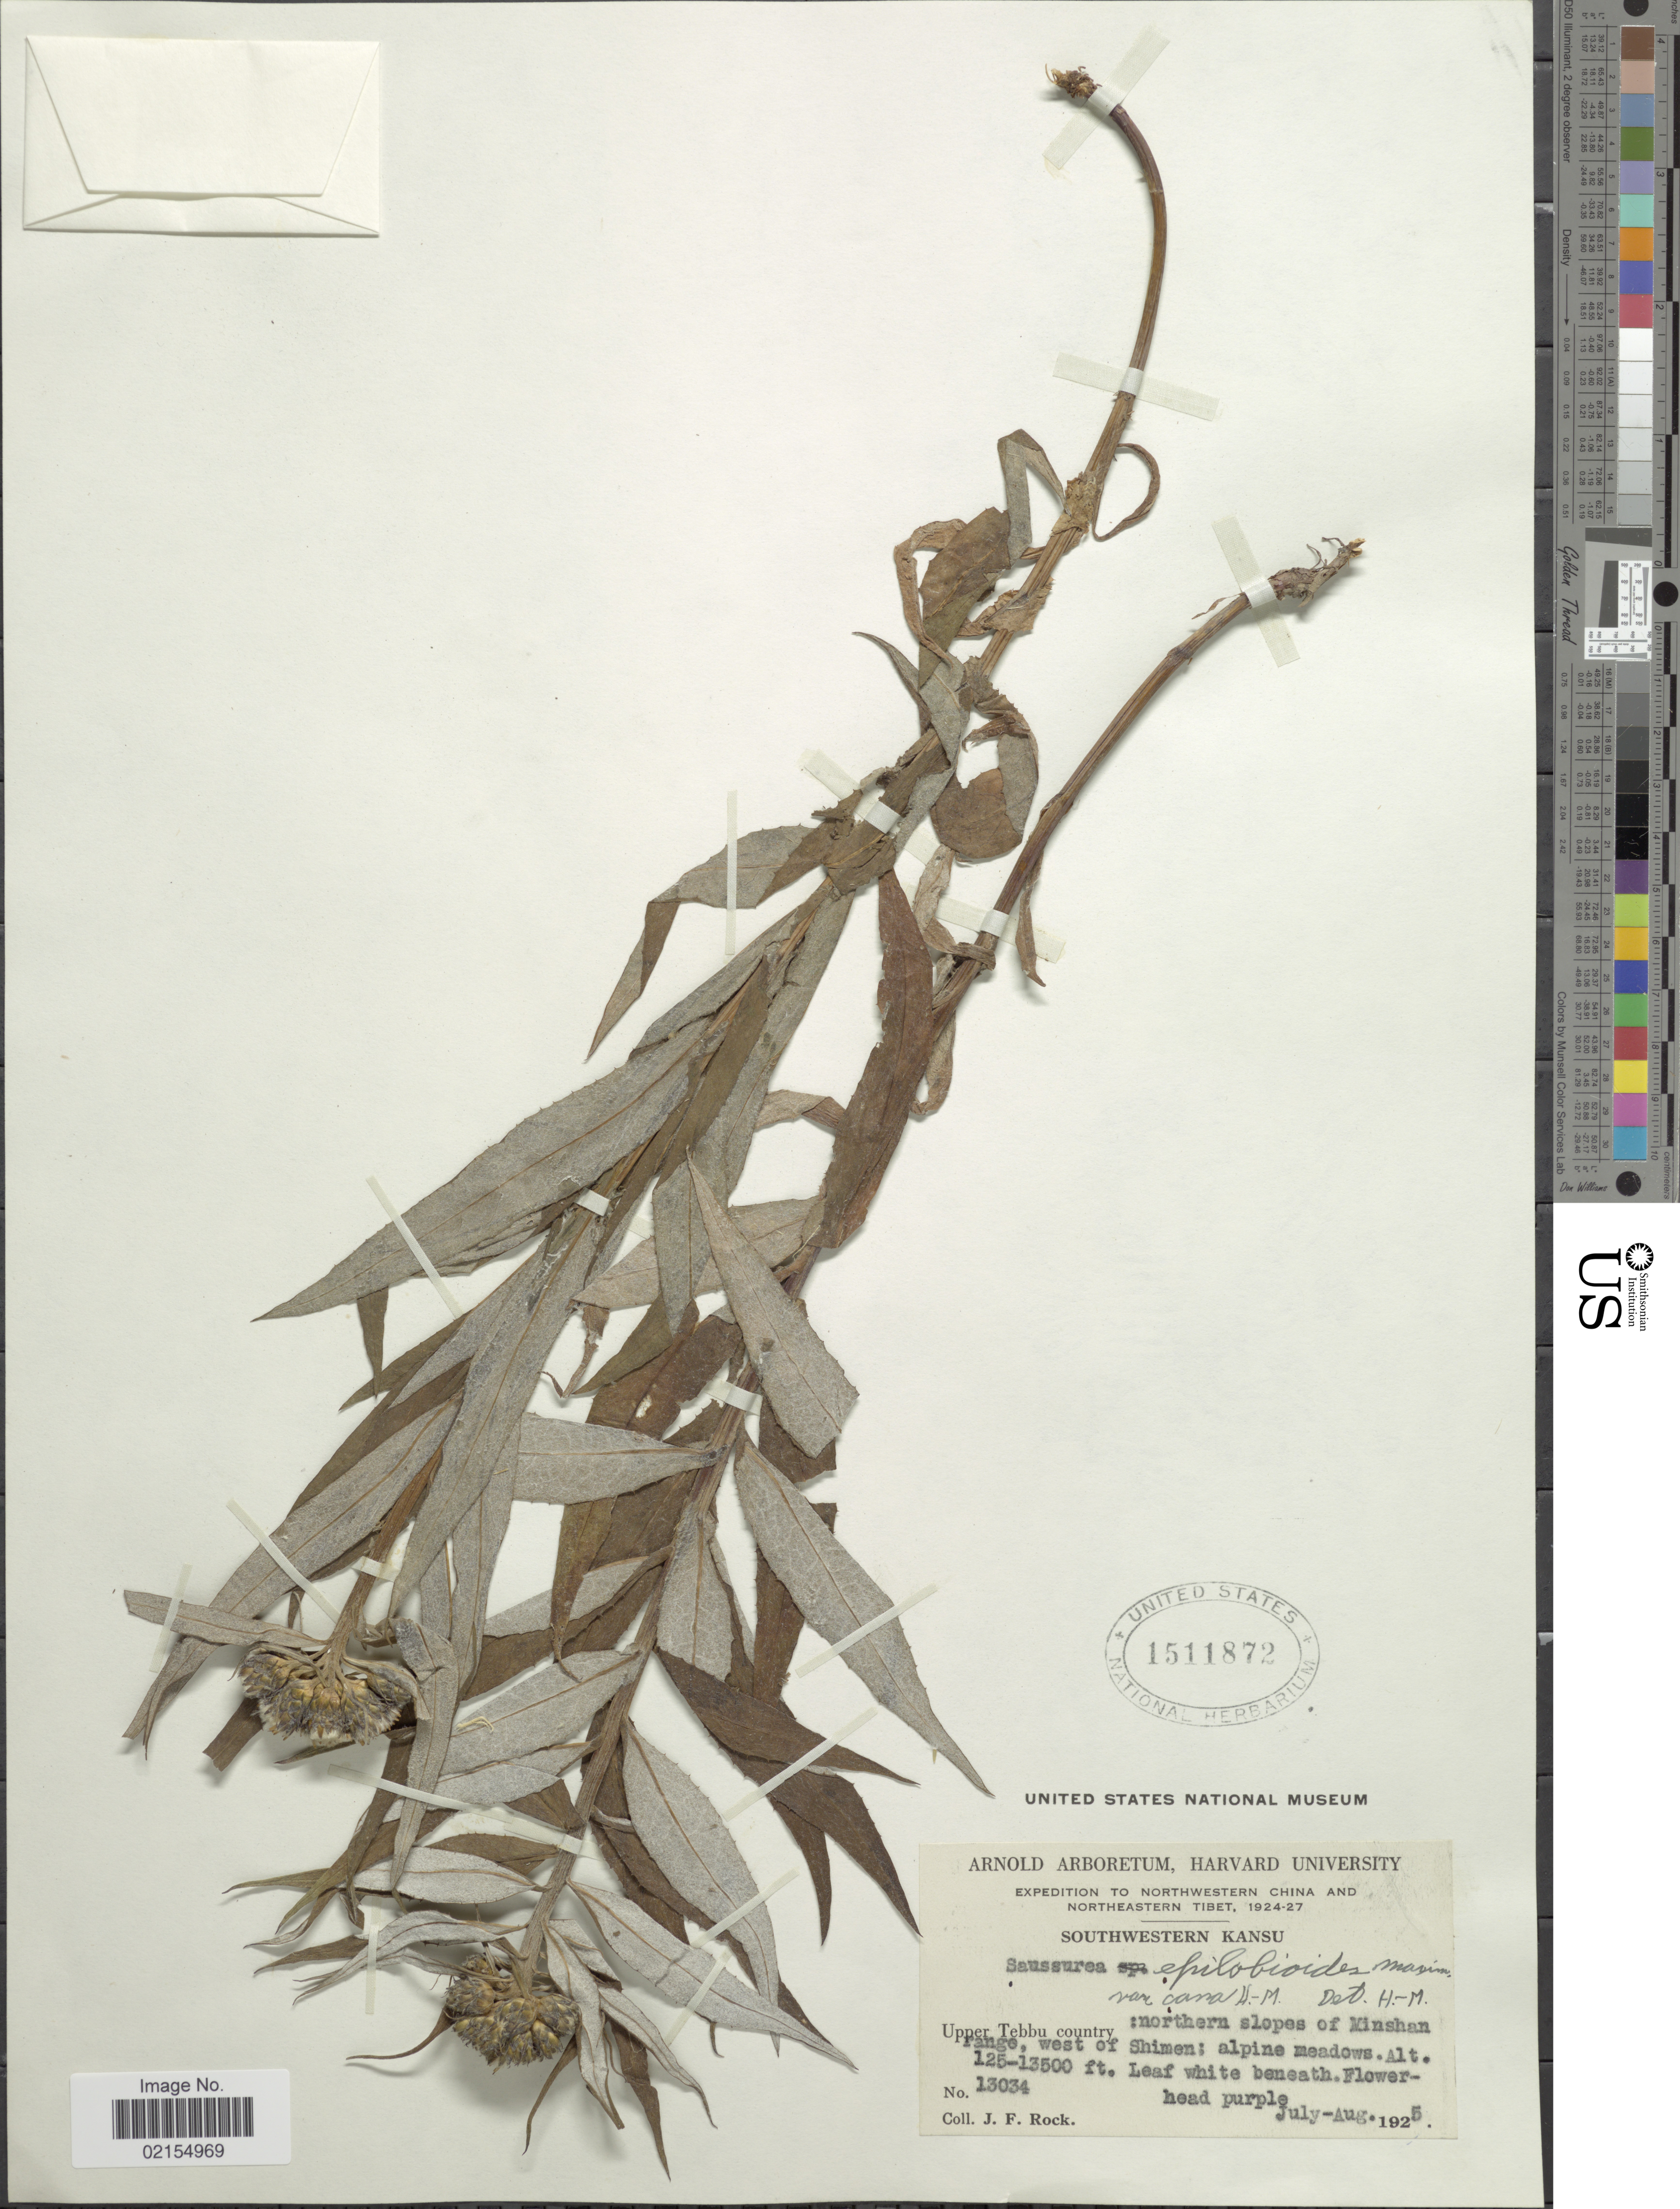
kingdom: Plantae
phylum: Tracheophyta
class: Magnoliopsida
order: Asterales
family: Asteraceae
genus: Saussurea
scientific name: Saussurea epilobioides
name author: Maxim.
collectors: J. Rock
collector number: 13034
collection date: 1925-07/1925-08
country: China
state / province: Gansu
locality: Northwestern China and Northeastern, Southwestern Kansu, Upper Tebby County, northern slopes of Minshan range, west of Shimen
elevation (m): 3810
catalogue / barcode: US 1511872